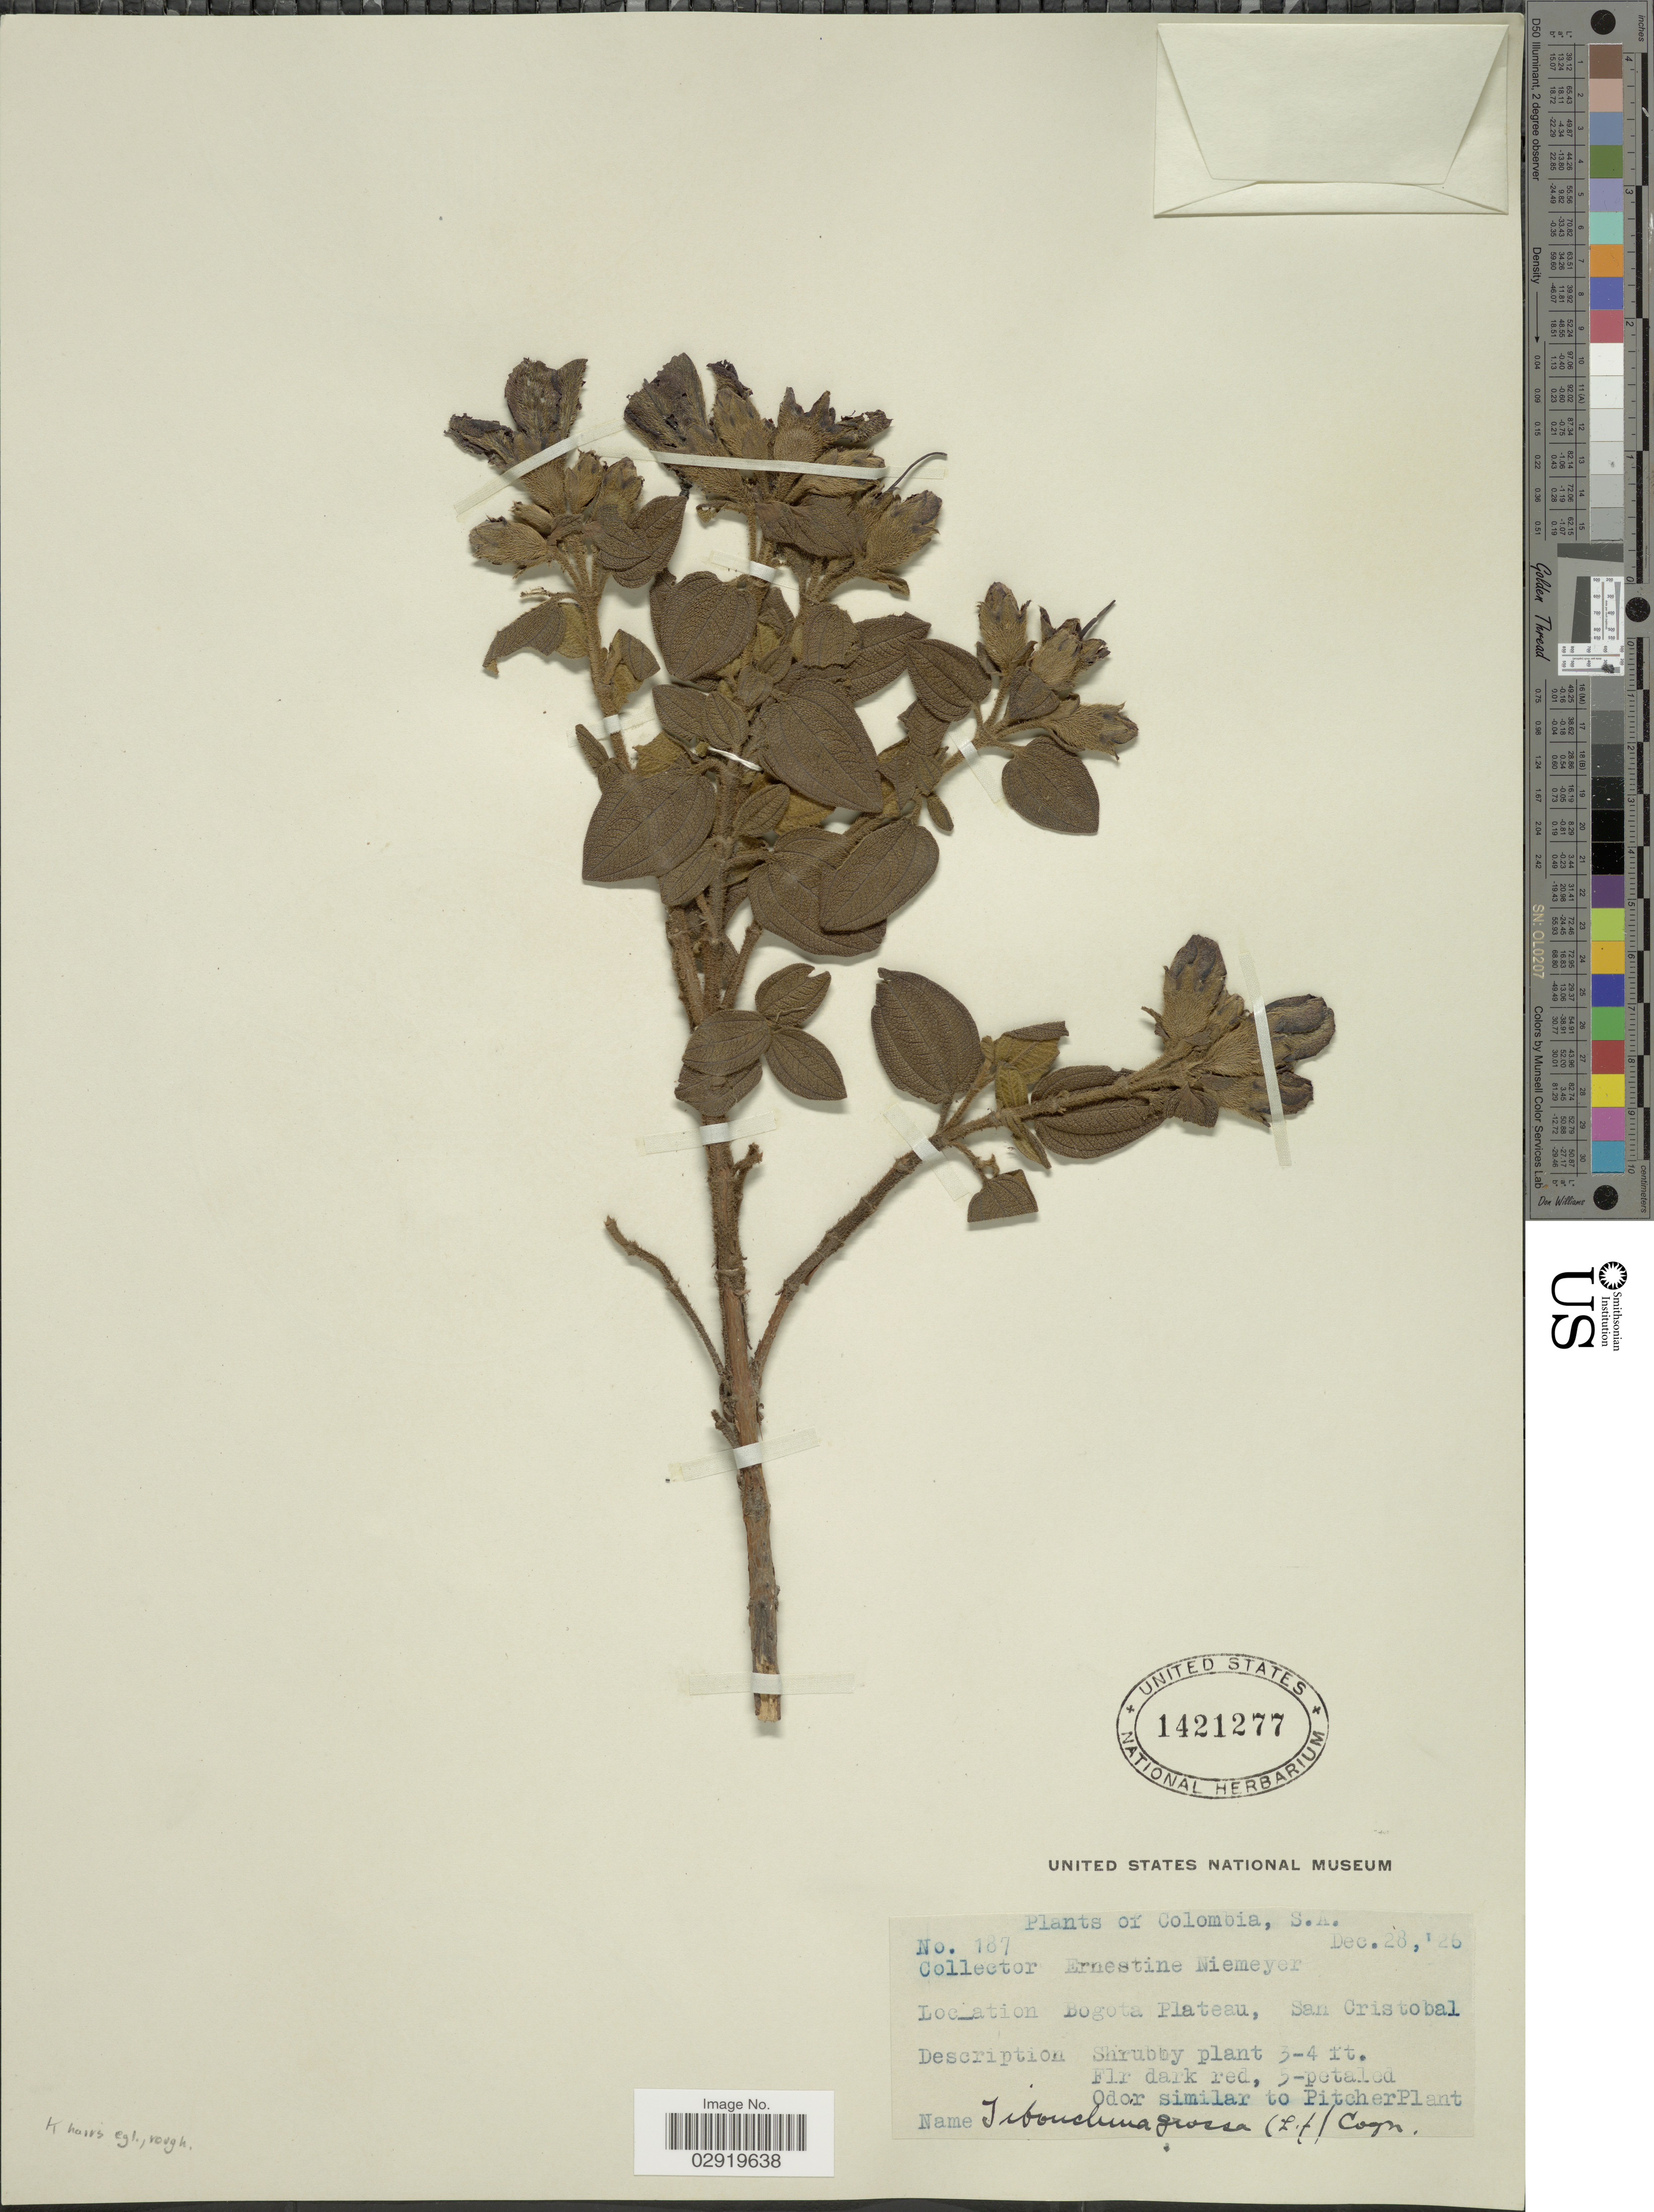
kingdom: Plantae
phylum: Tracheophyta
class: Magnoliopsida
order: Myrtales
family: Melastomataceae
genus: Chaetogastra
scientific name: Chaetogastra grossa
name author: (L. f.) P.J.F. Guim. & Michelang.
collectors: E. H. Niemeyer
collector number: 187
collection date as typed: Transcribed d/m/y: 28/12/26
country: Colombia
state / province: Bogota D.C.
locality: Bogota Plateau, San Cristobal.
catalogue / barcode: US 1421277